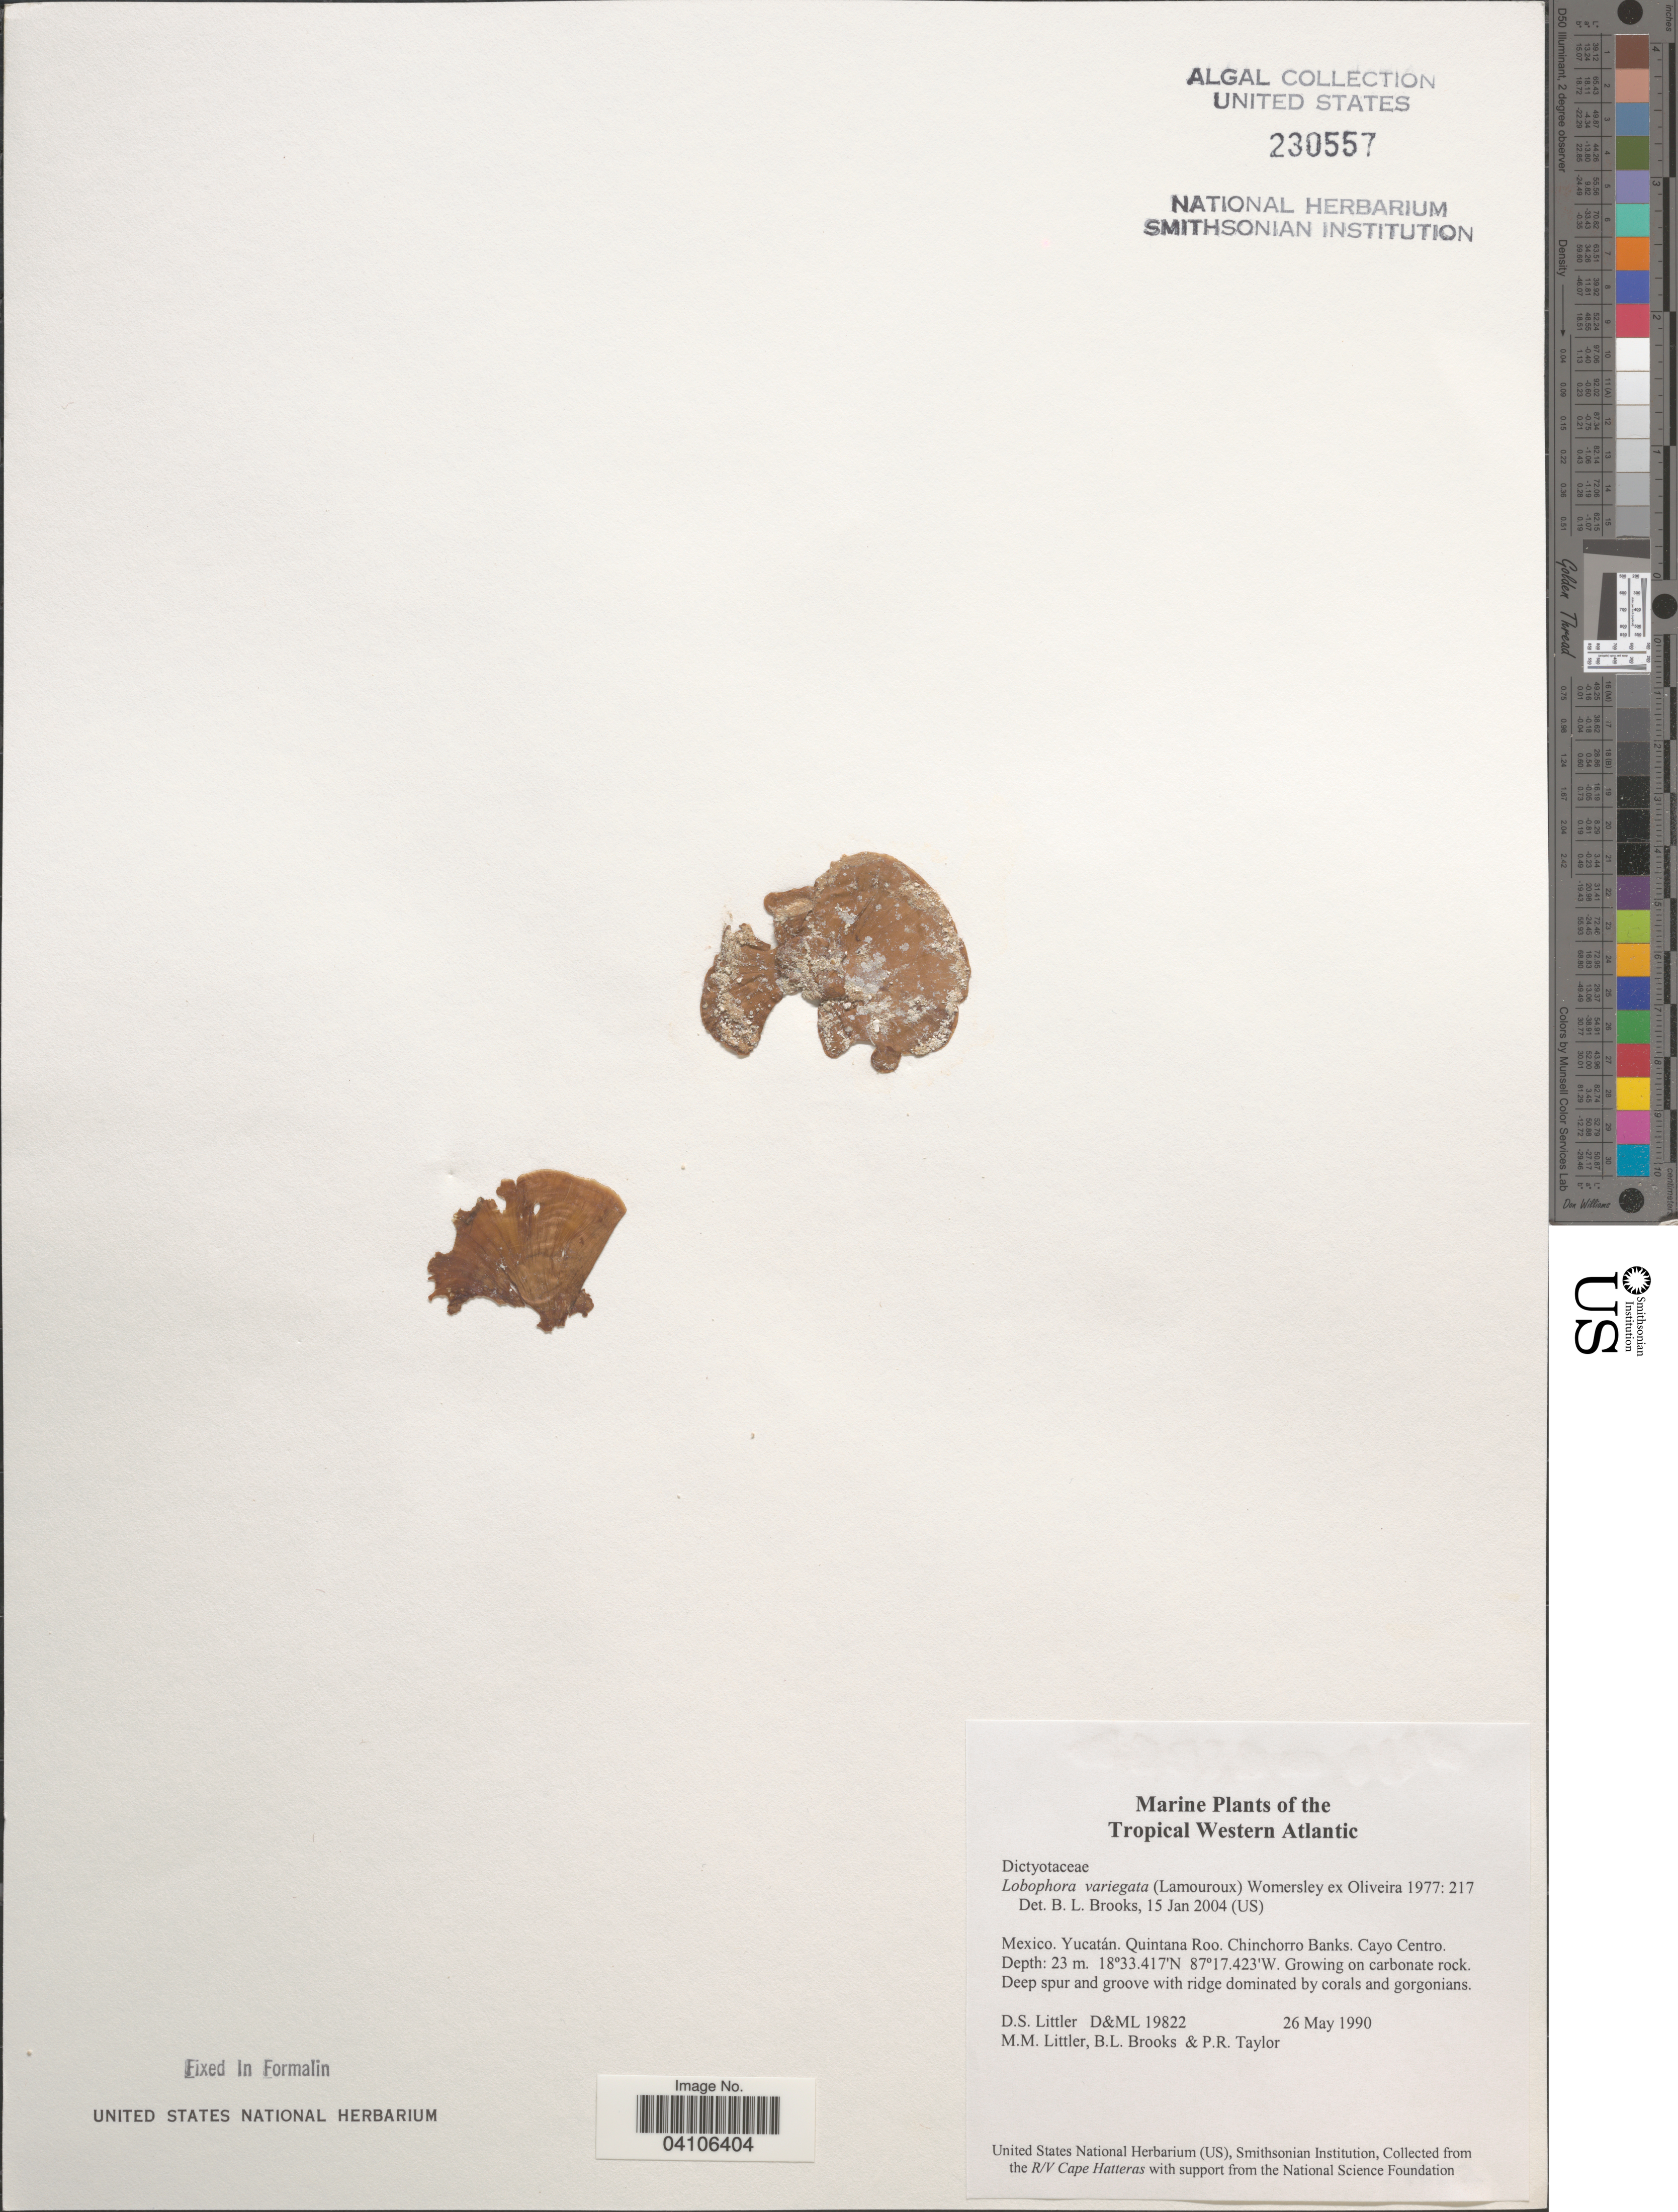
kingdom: Chromista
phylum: Ochrophyta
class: Phaeophyceae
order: Dictyotales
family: Dictyotaceae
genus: Lobophora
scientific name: Lobophora variegata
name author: (J.V.Lamouroux) Womersley & E.C. Oliveira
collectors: D. S. Littler, B. Brooks & P. R. Taylor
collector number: D&ML19822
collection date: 1990-05-26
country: Mexico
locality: The Tropical Western Atlantic. Yucatán. Quintana Roo. Chinchorro Banks. Cayo Centro.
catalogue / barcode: US 230557